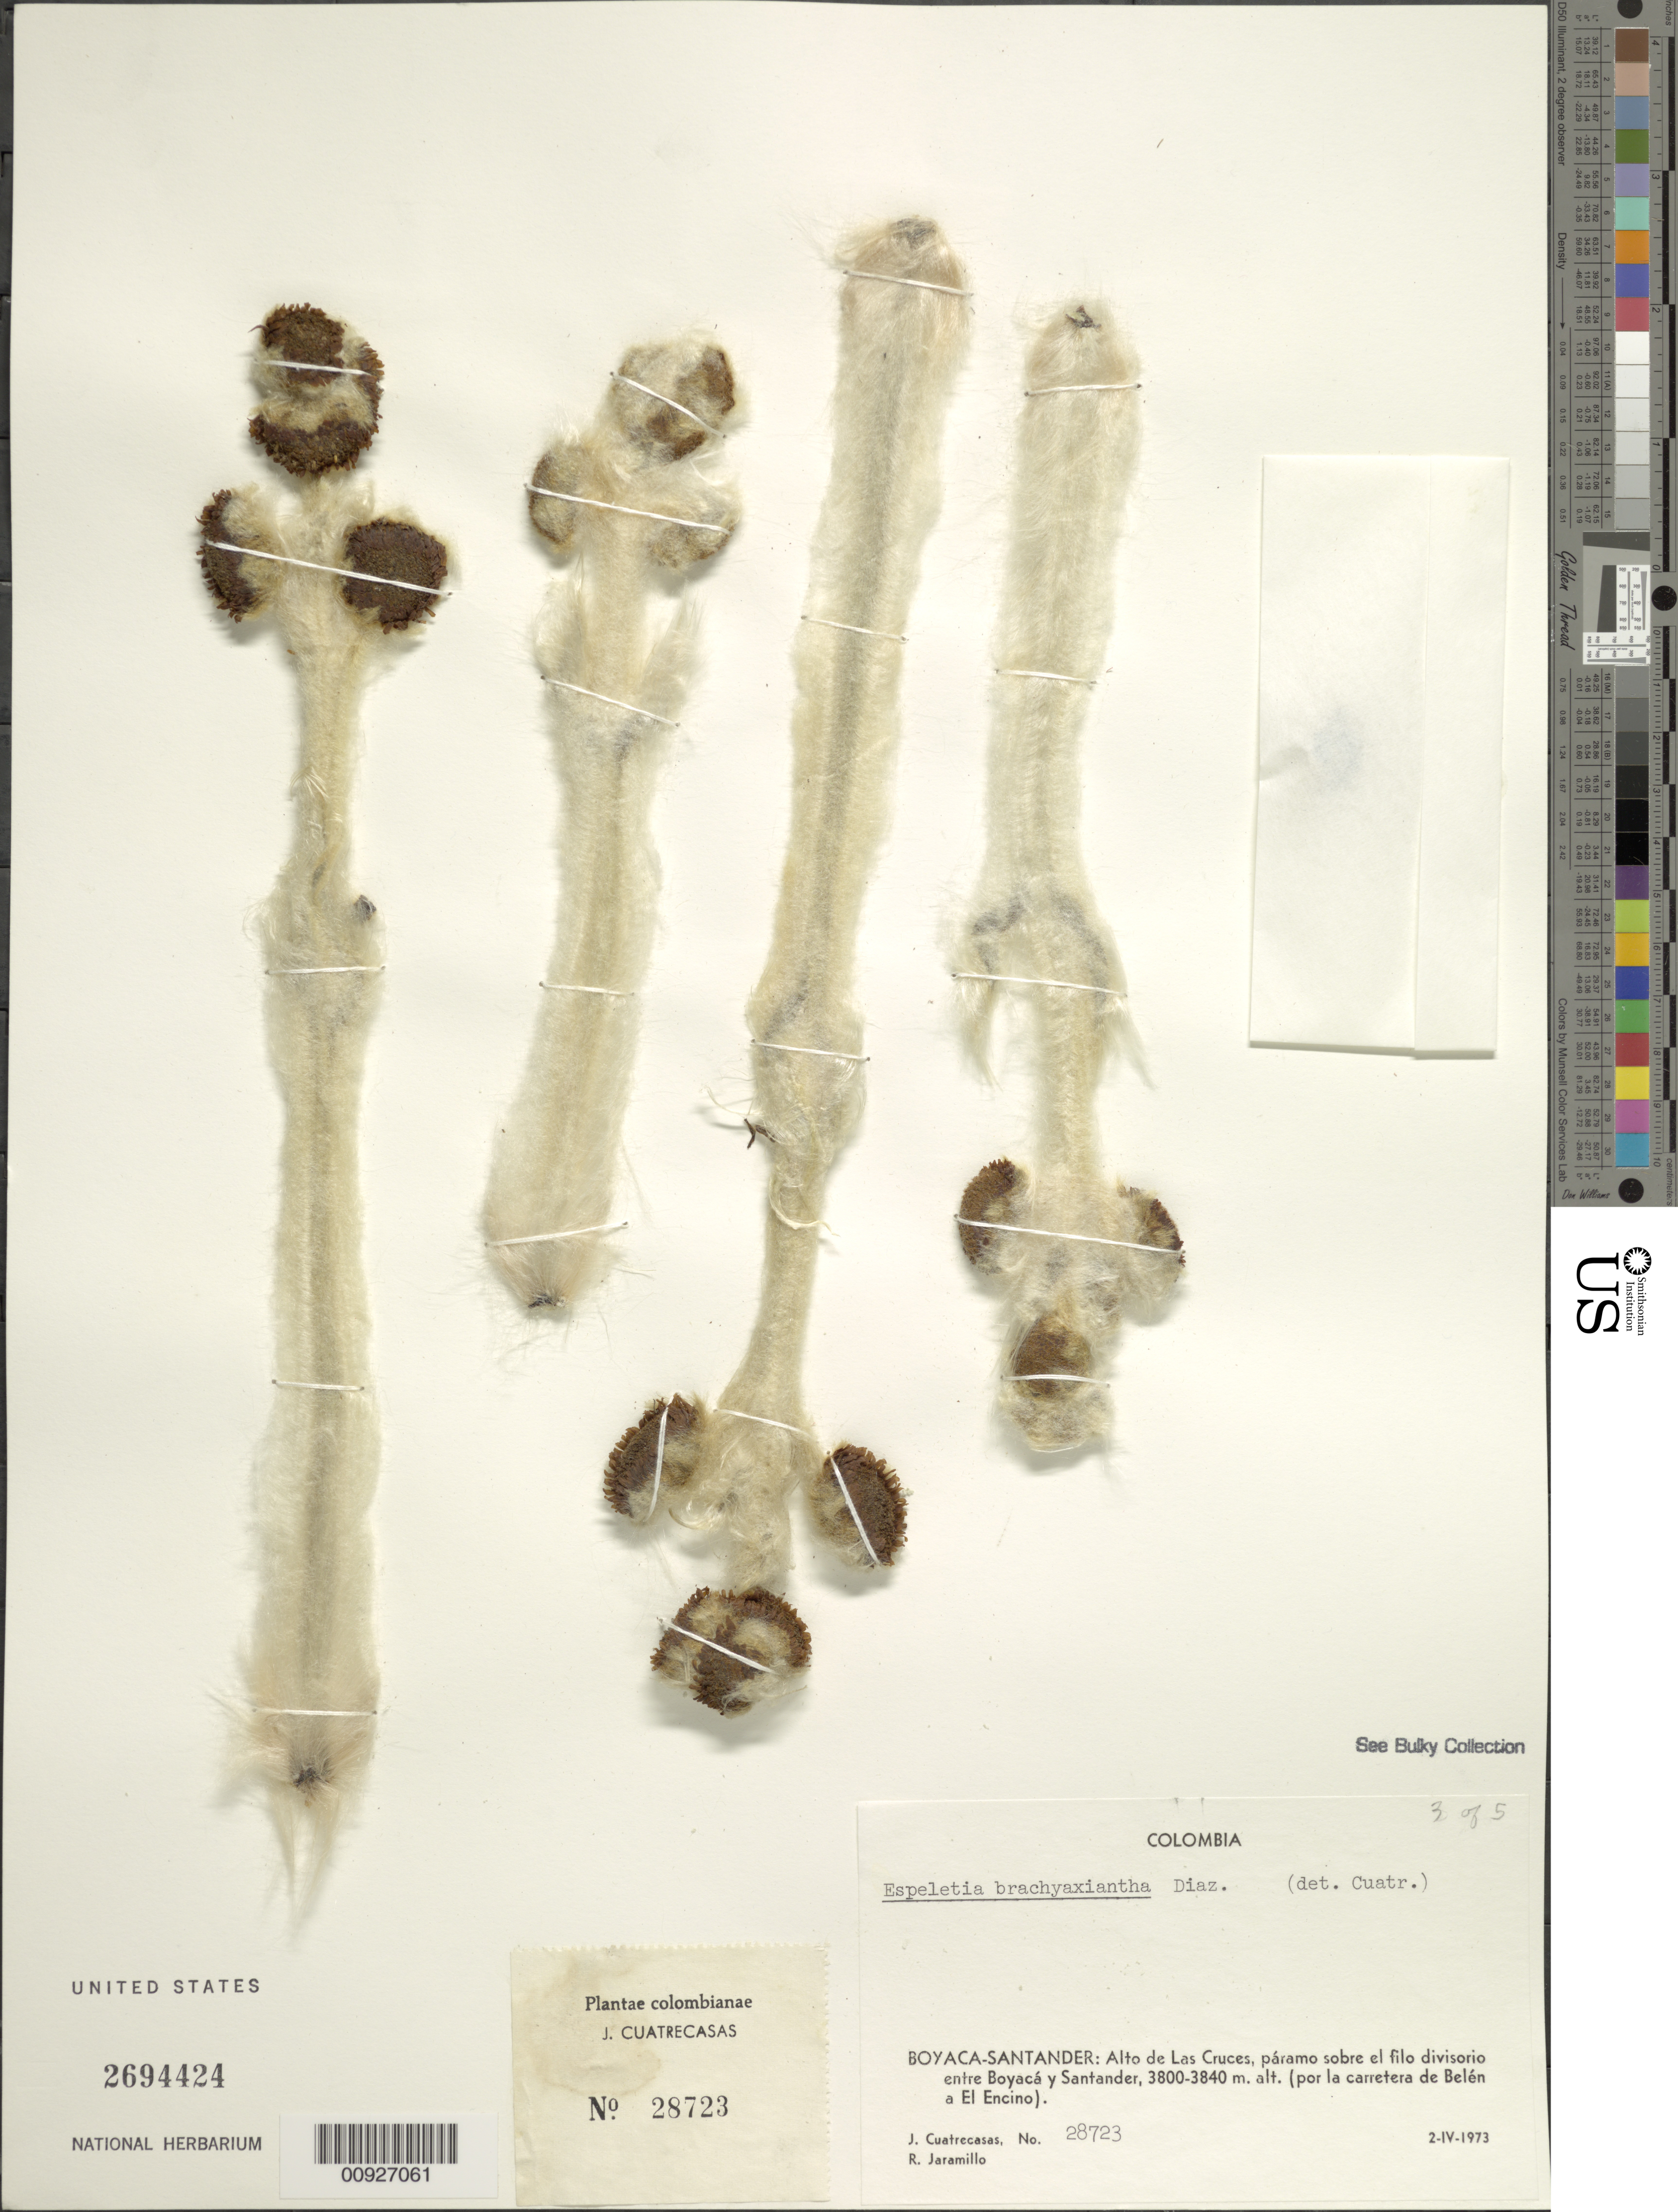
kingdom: Plantae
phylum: Tracheophyta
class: Magnoliopsida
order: Asterales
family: Asteraceae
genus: Espeletia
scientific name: Espeletia brachyaxiantha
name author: S. Díaz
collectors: J. Cuatrecasas & R. Jaramillo M.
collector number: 28723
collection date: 1973-04-02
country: Colombia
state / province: Boyacá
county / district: Santander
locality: Alto de Las Cruces, páramo sobre el filo divisorio entre Boyacá y Santander, (por la carretera de Belén a El Encino).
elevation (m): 3800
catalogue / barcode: US 2694424